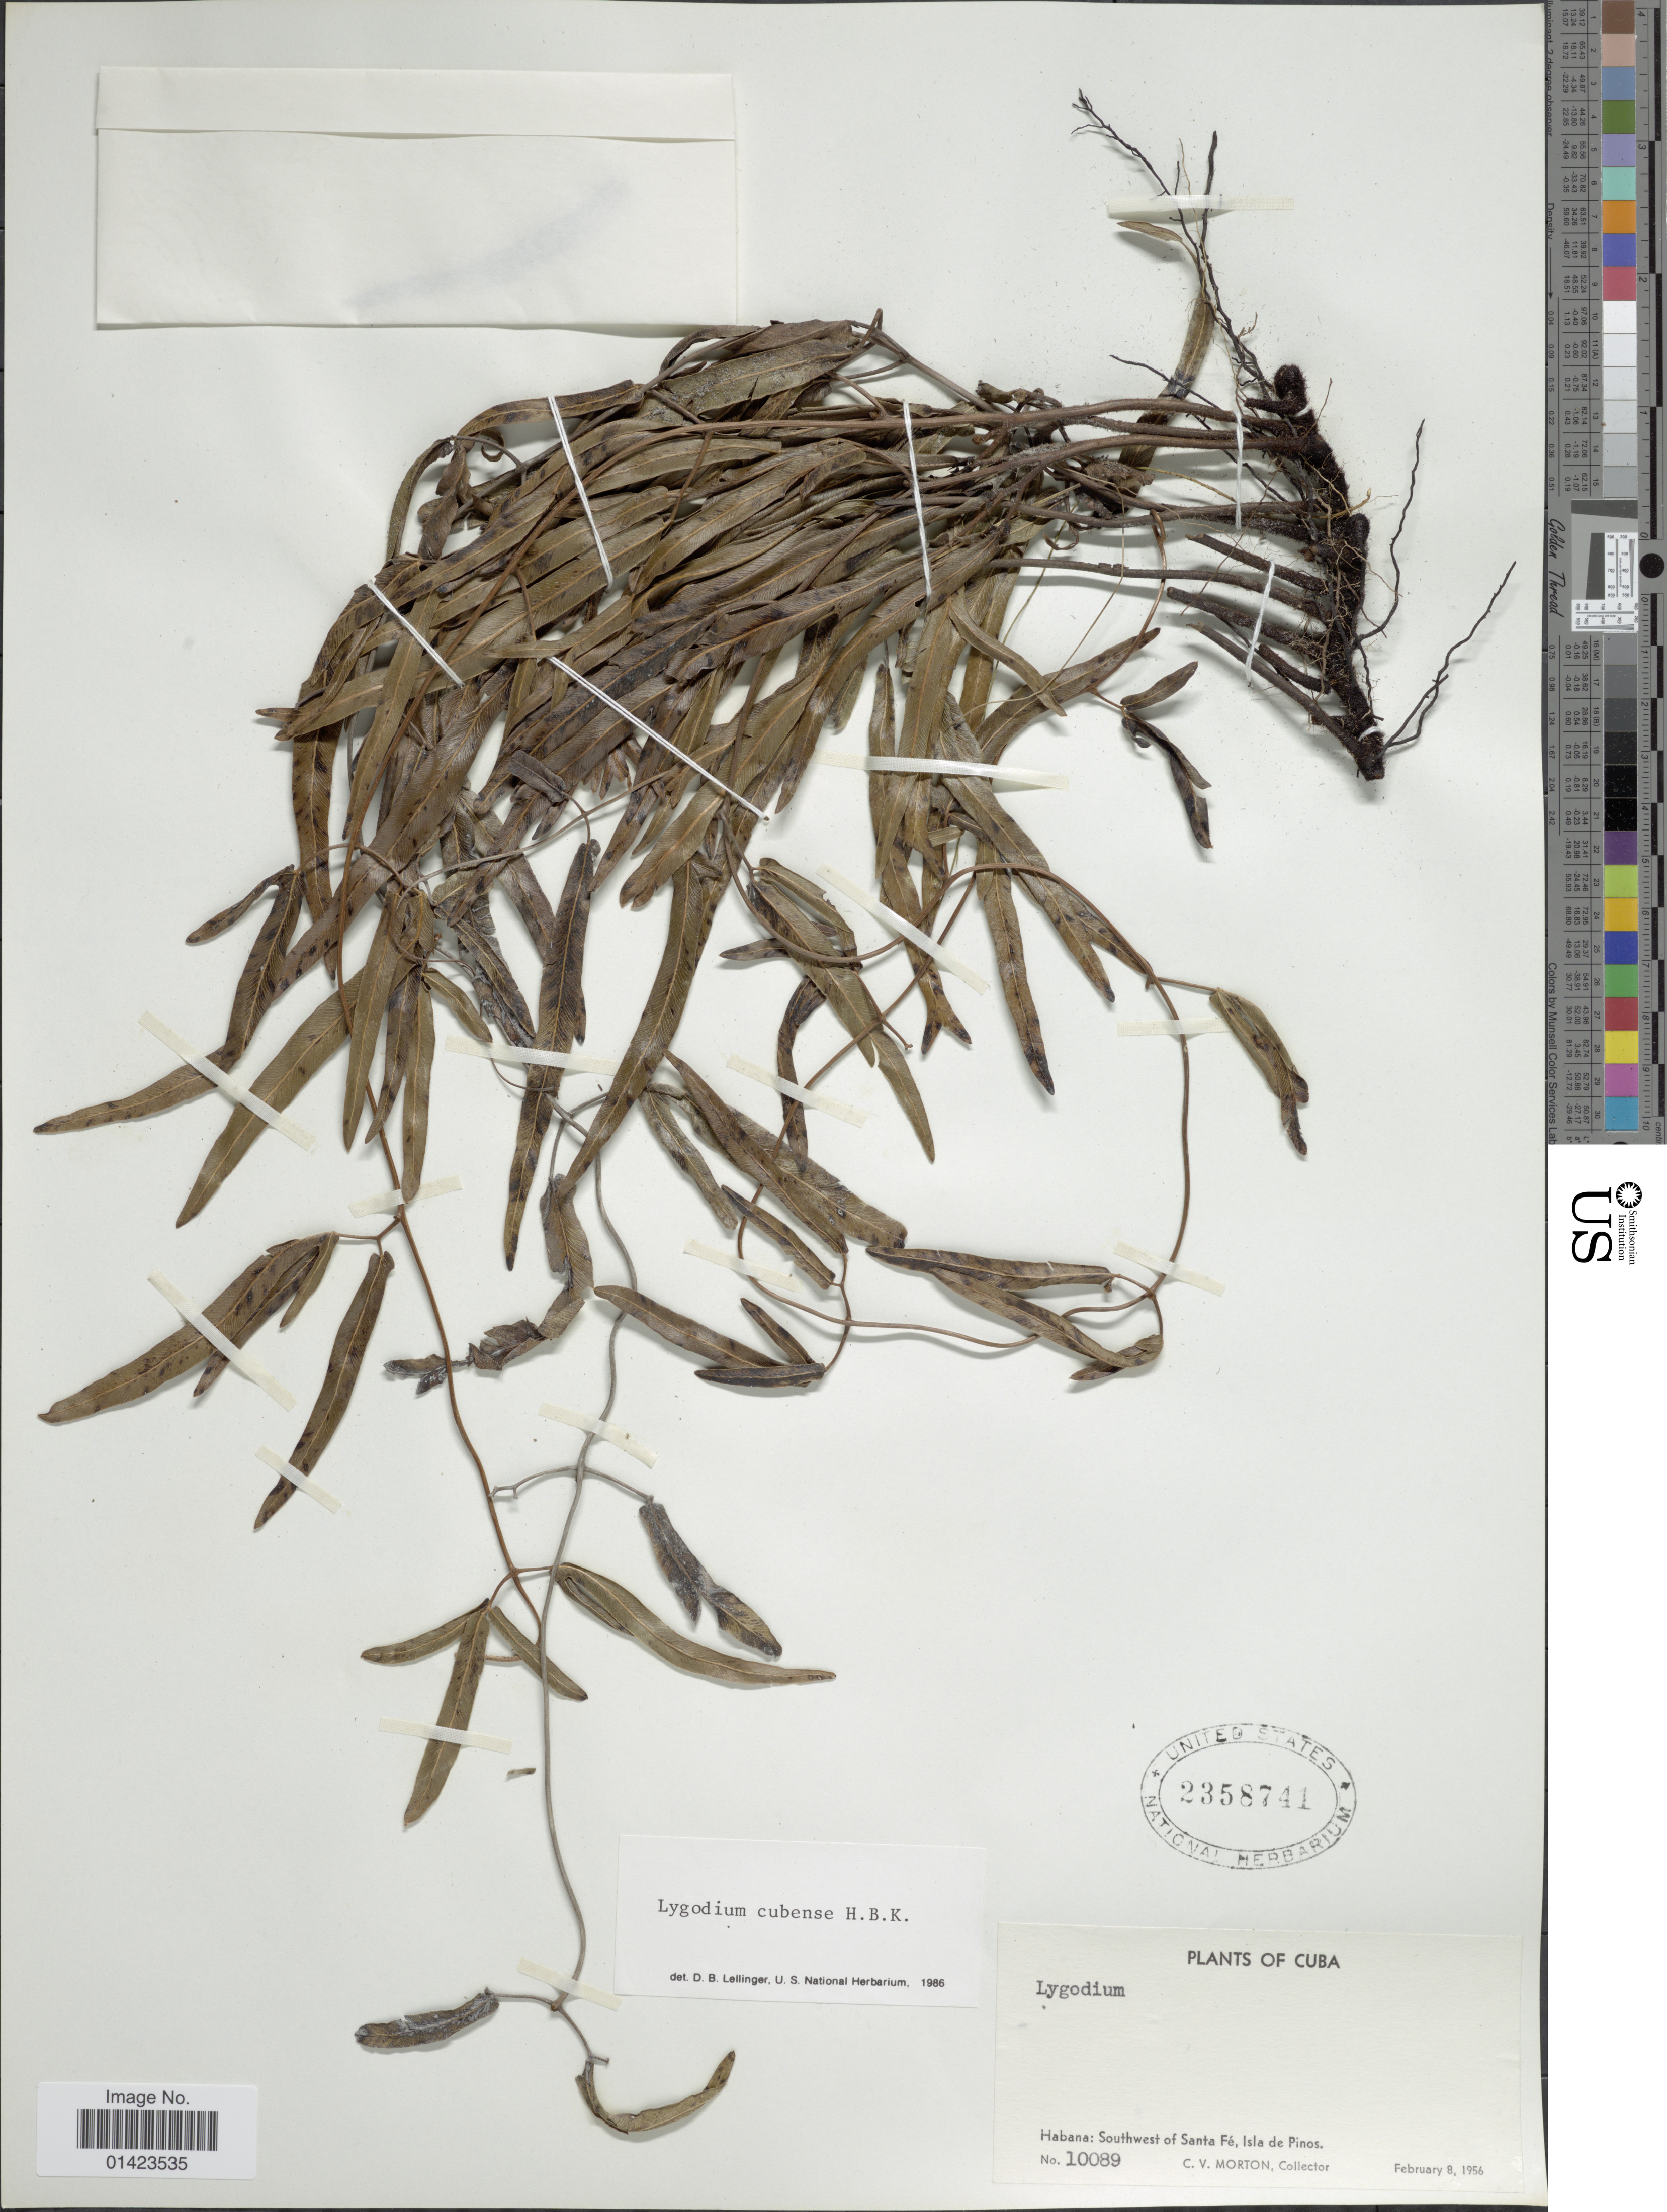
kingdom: Plantae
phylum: Tracheophyta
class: Polypodiopsida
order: Schizaeales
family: Lygodiaceae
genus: Lygodium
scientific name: Lygodium cubense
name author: Kunth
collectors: C. V. Morton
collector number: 10089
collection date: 1956-02-08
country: Cuba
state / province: La Habana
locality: Habana: Southwest of Sante Fé, Isla de Pinos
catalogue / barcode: US 2358741